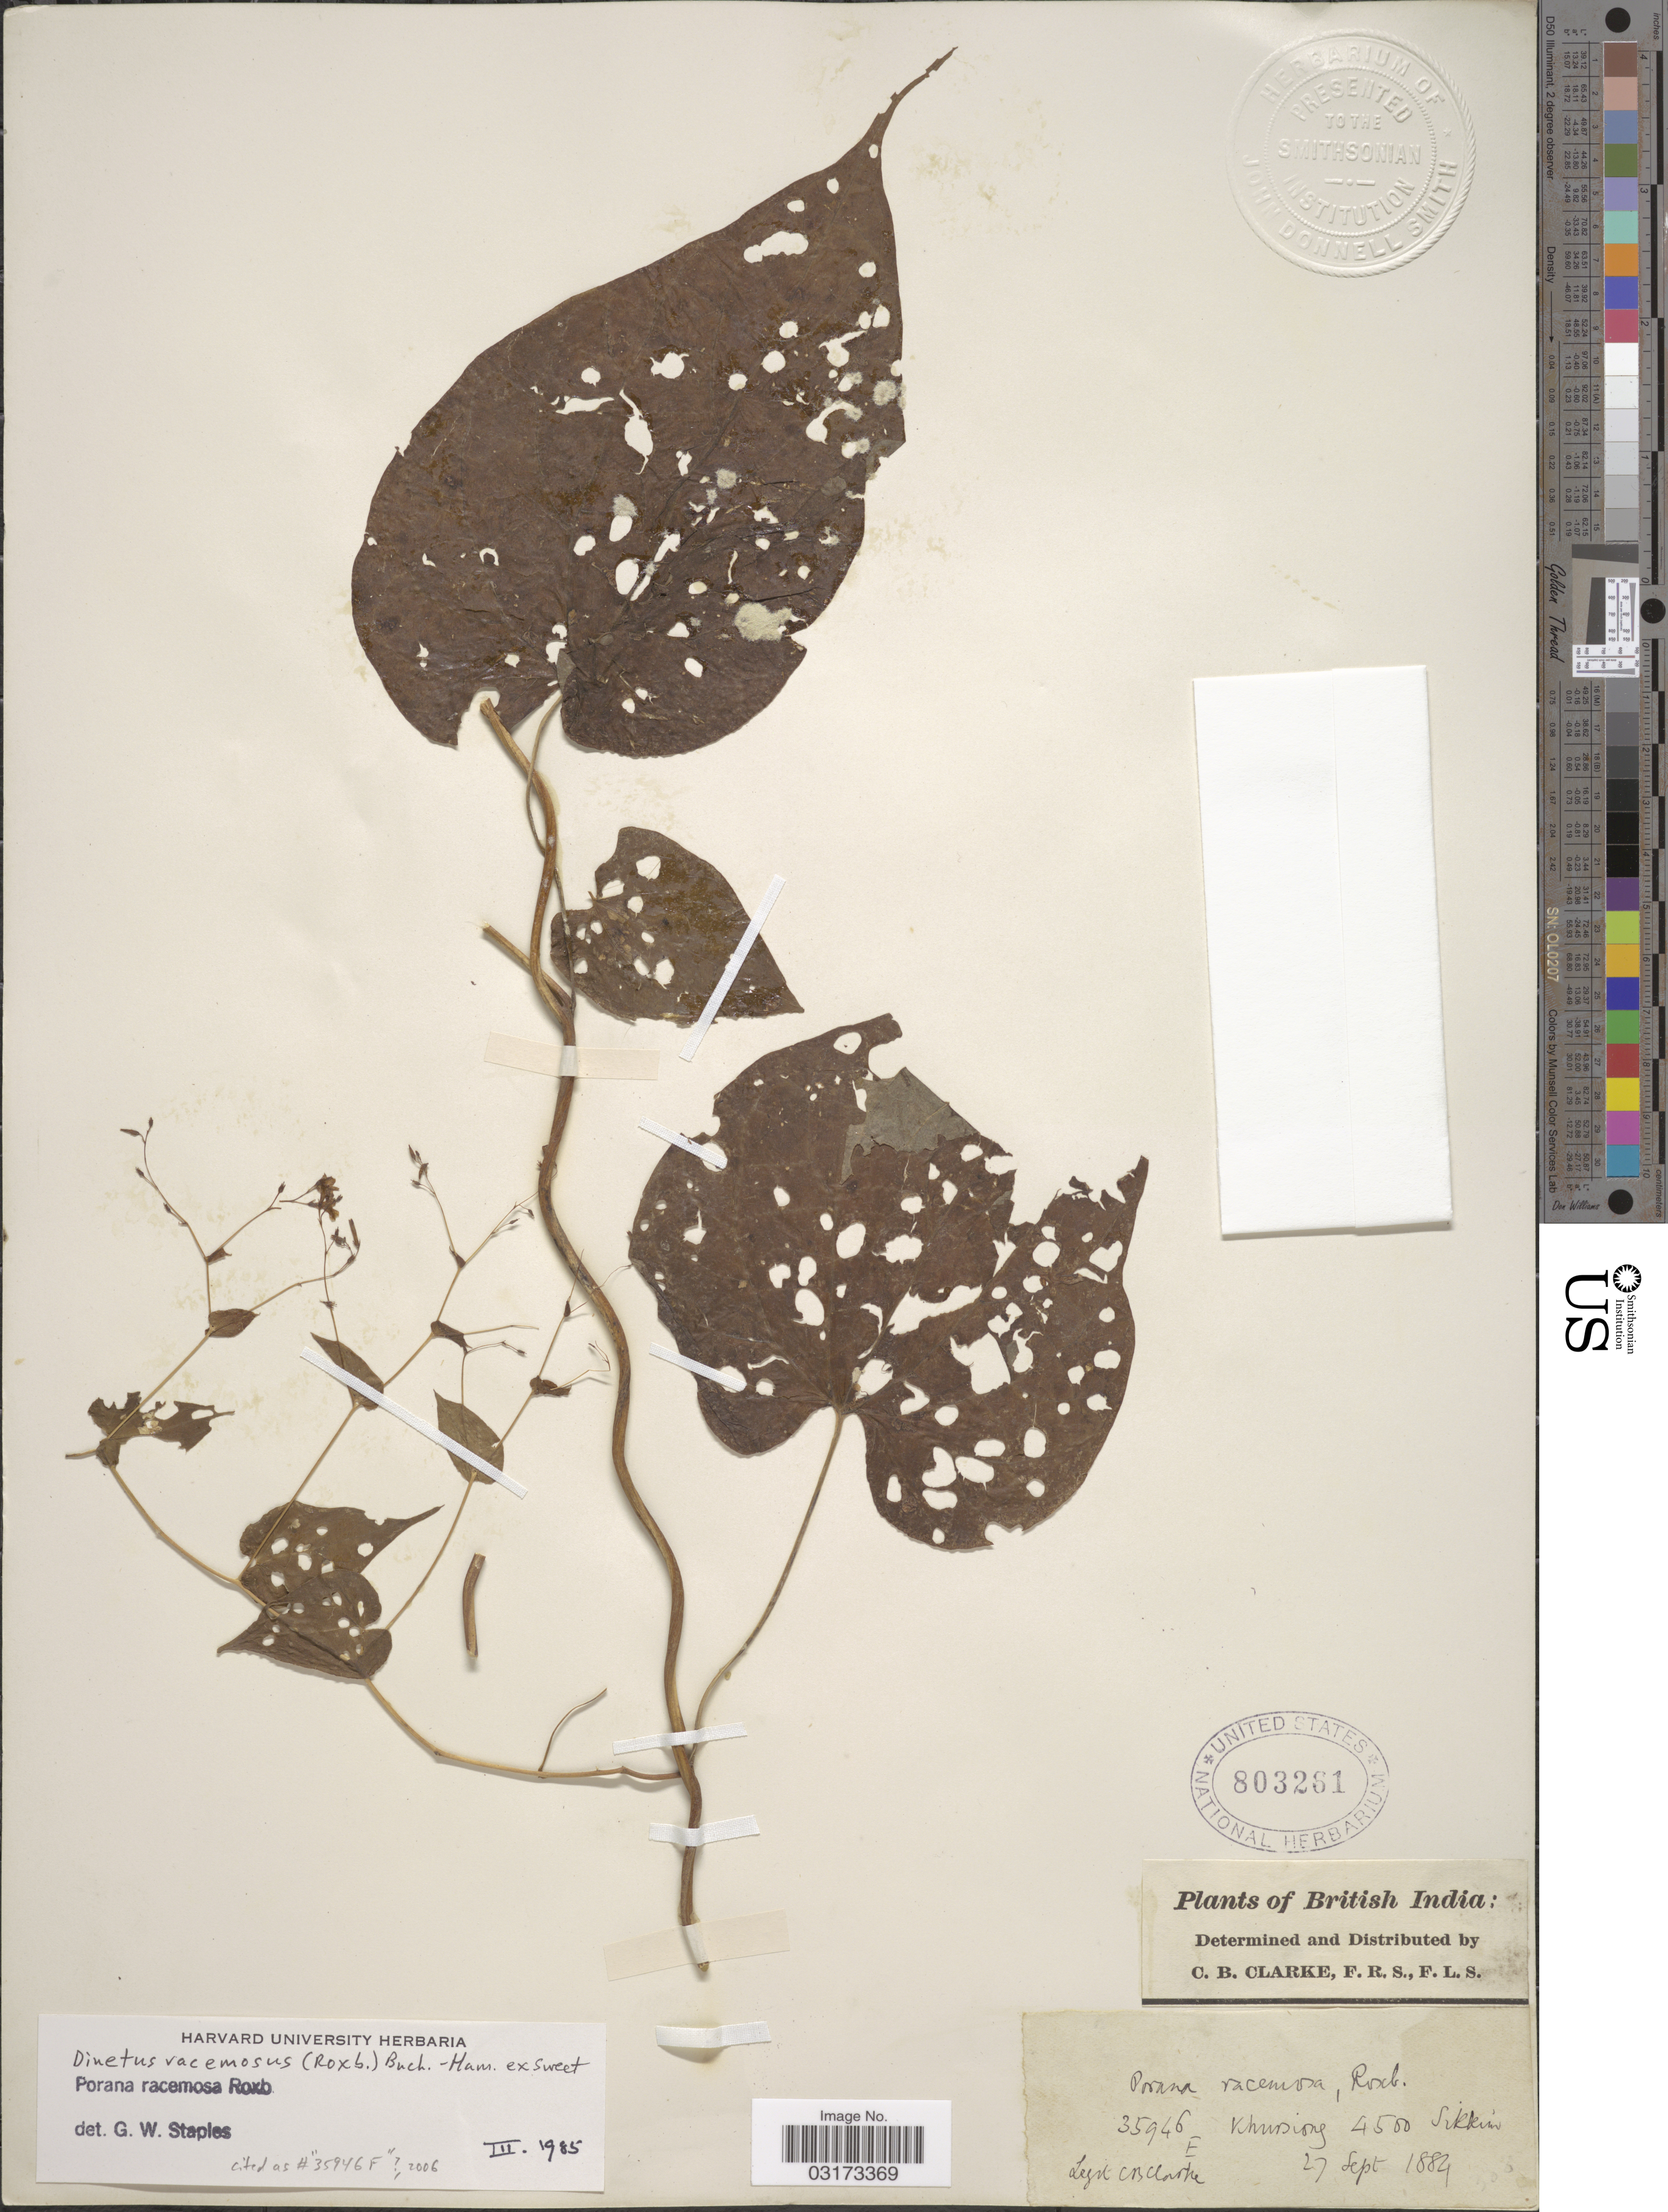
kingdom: Plantae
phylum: Tracheophyta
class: Magnoliopsida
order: Solanales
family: Convolvulaceae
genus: Dinetus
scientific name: Dinetus racemosus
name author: (Roxb.) Sweet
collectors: C. B. Clarke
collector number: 35946E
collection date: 1884-09-27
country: India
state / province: Sikkim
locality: British India. Khursiong.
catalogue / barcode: US 803261